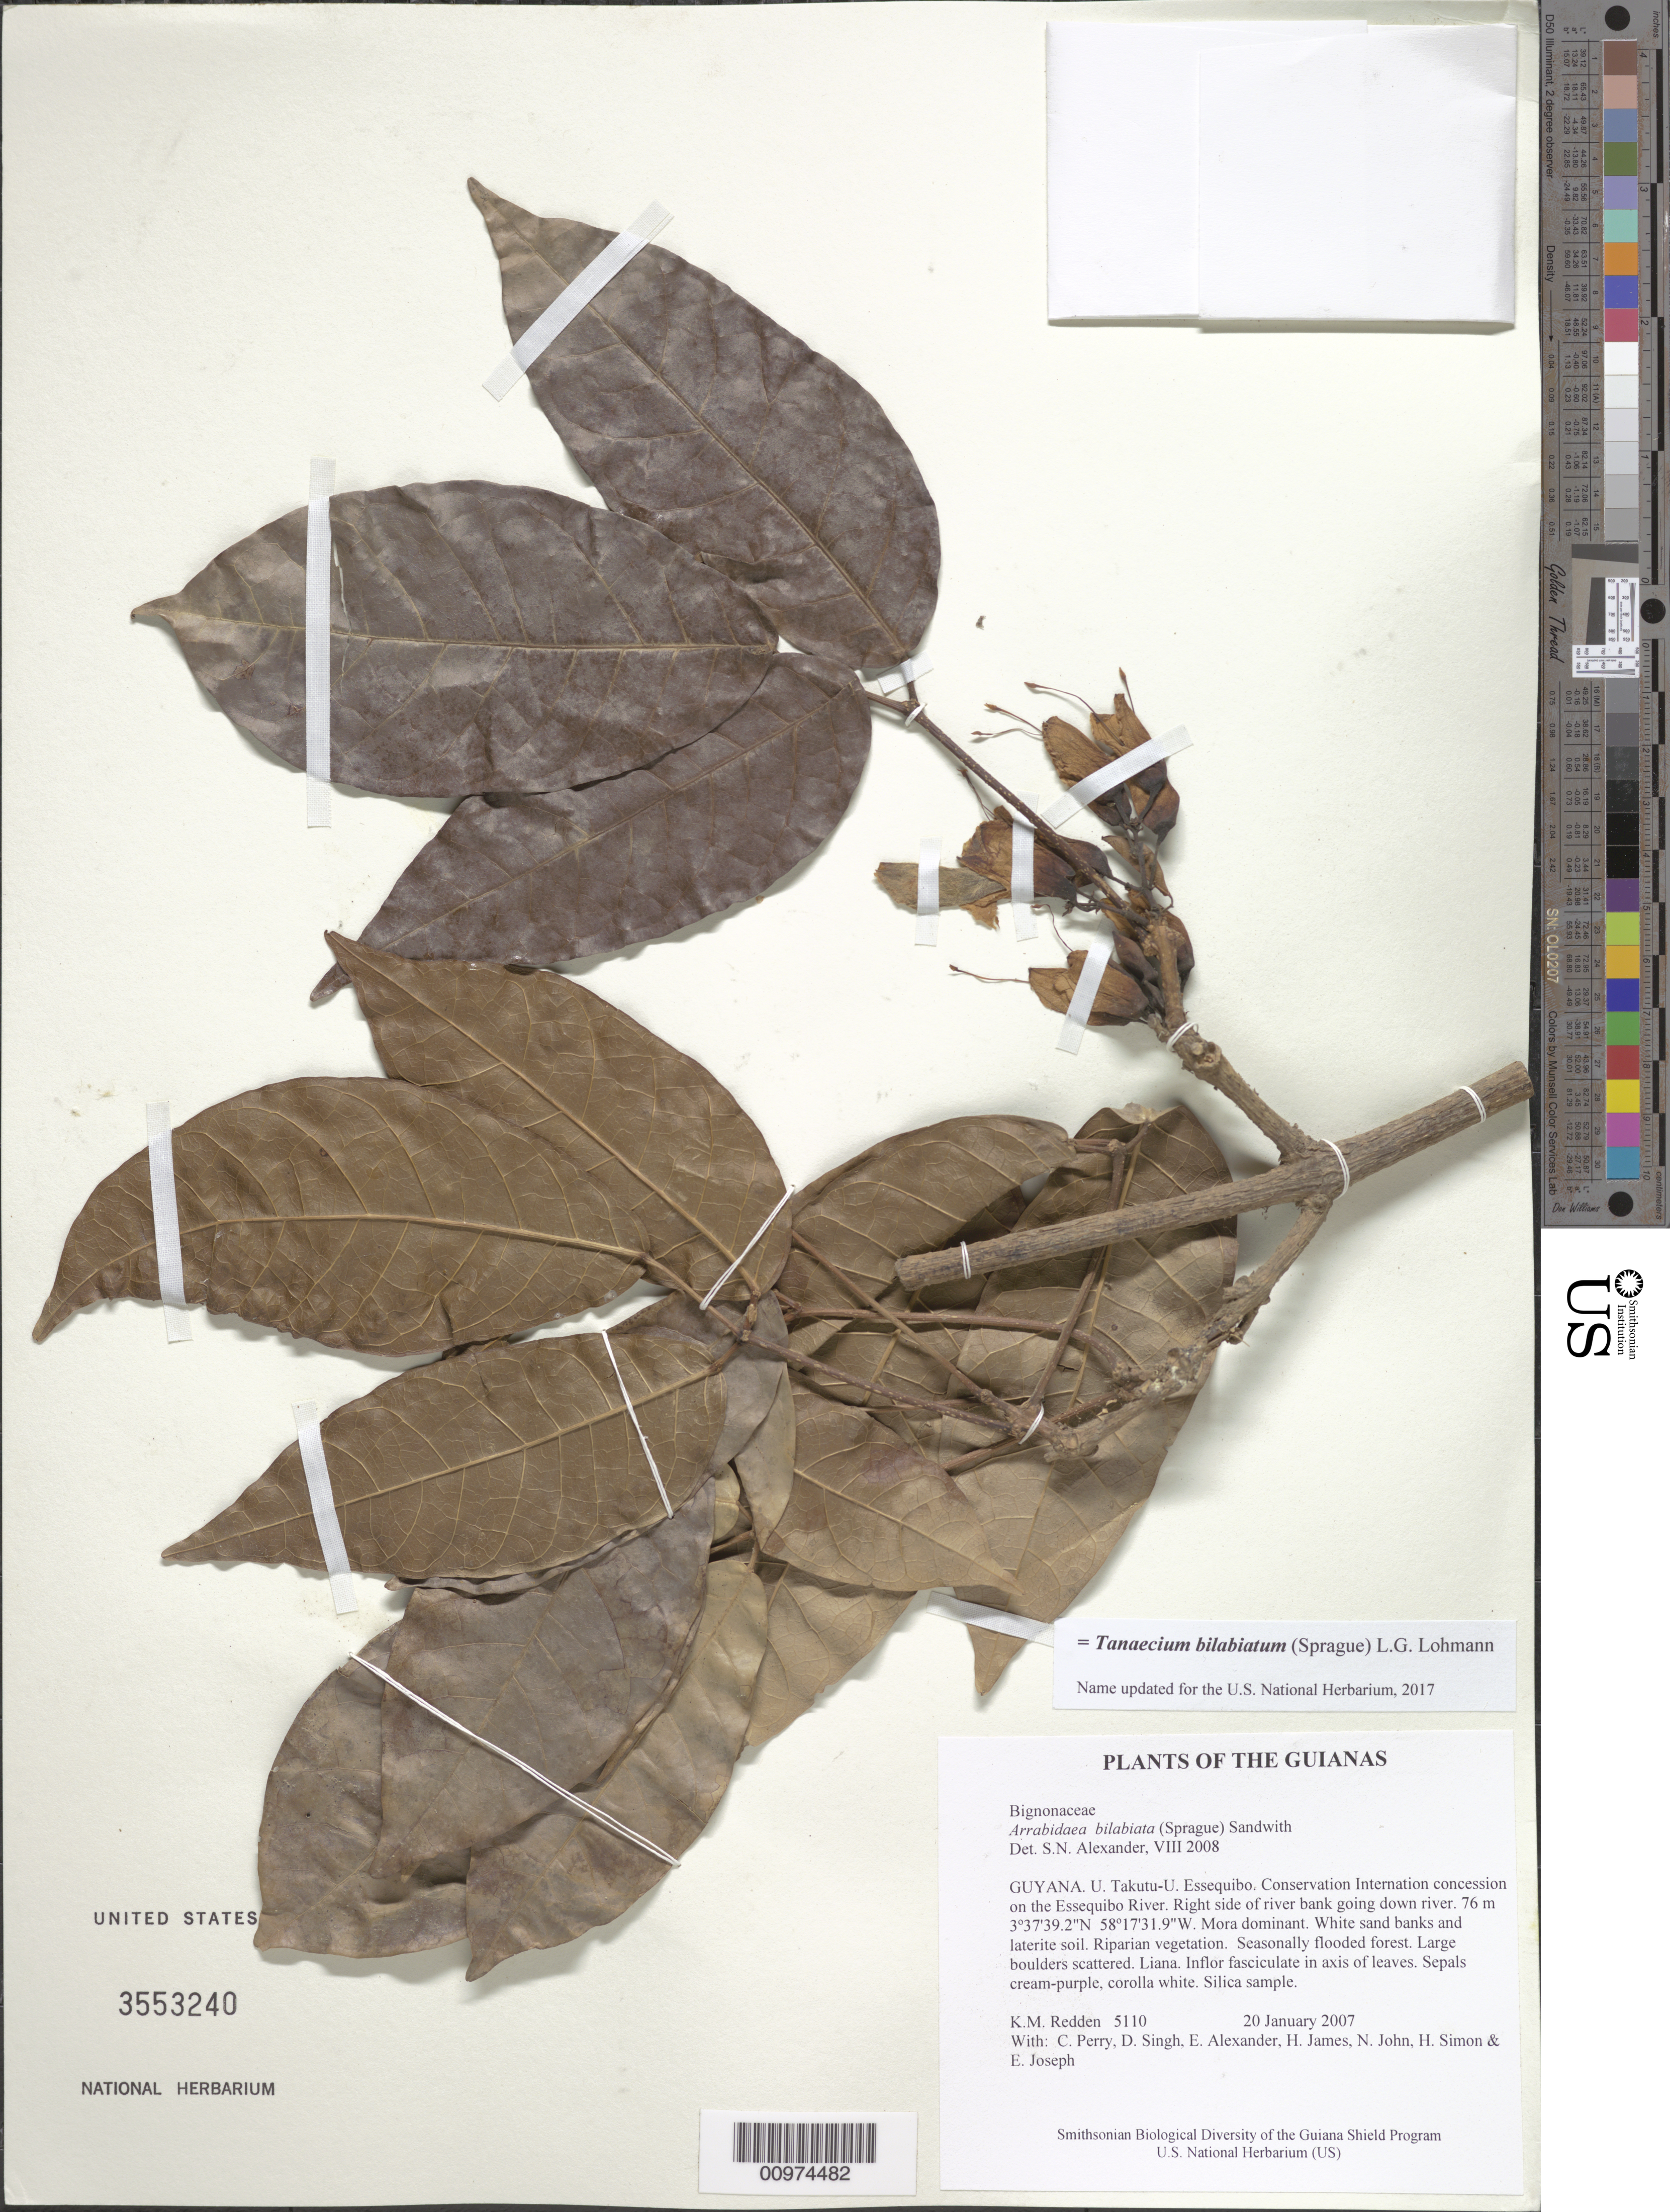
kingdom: Plantae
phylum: Tracheophyta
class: Magnoliopsida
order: Lamiales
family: Bignoniaceae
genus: Tanaecium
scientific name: Tanaecium bilabiatum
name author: (Sprague) L.G. Lohmann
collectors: K. M. Redden, C. Perry, D. Singh, E. Alexander, H. James, N. John, H. Simon & E. Joseph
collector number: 5110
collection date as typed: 20 January 2007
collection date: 2007-01-20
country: Guyana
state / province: U. Takutu-U. Essequibo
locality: Conservation International concession on the Essequibo River. Right side of river bank going down river.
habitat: Mora dominant. White sand banks and laterite soil. Riparian vegetation. Seasonally flooded forest. Large boulders scattered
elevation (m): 76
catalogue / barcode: US 3553240